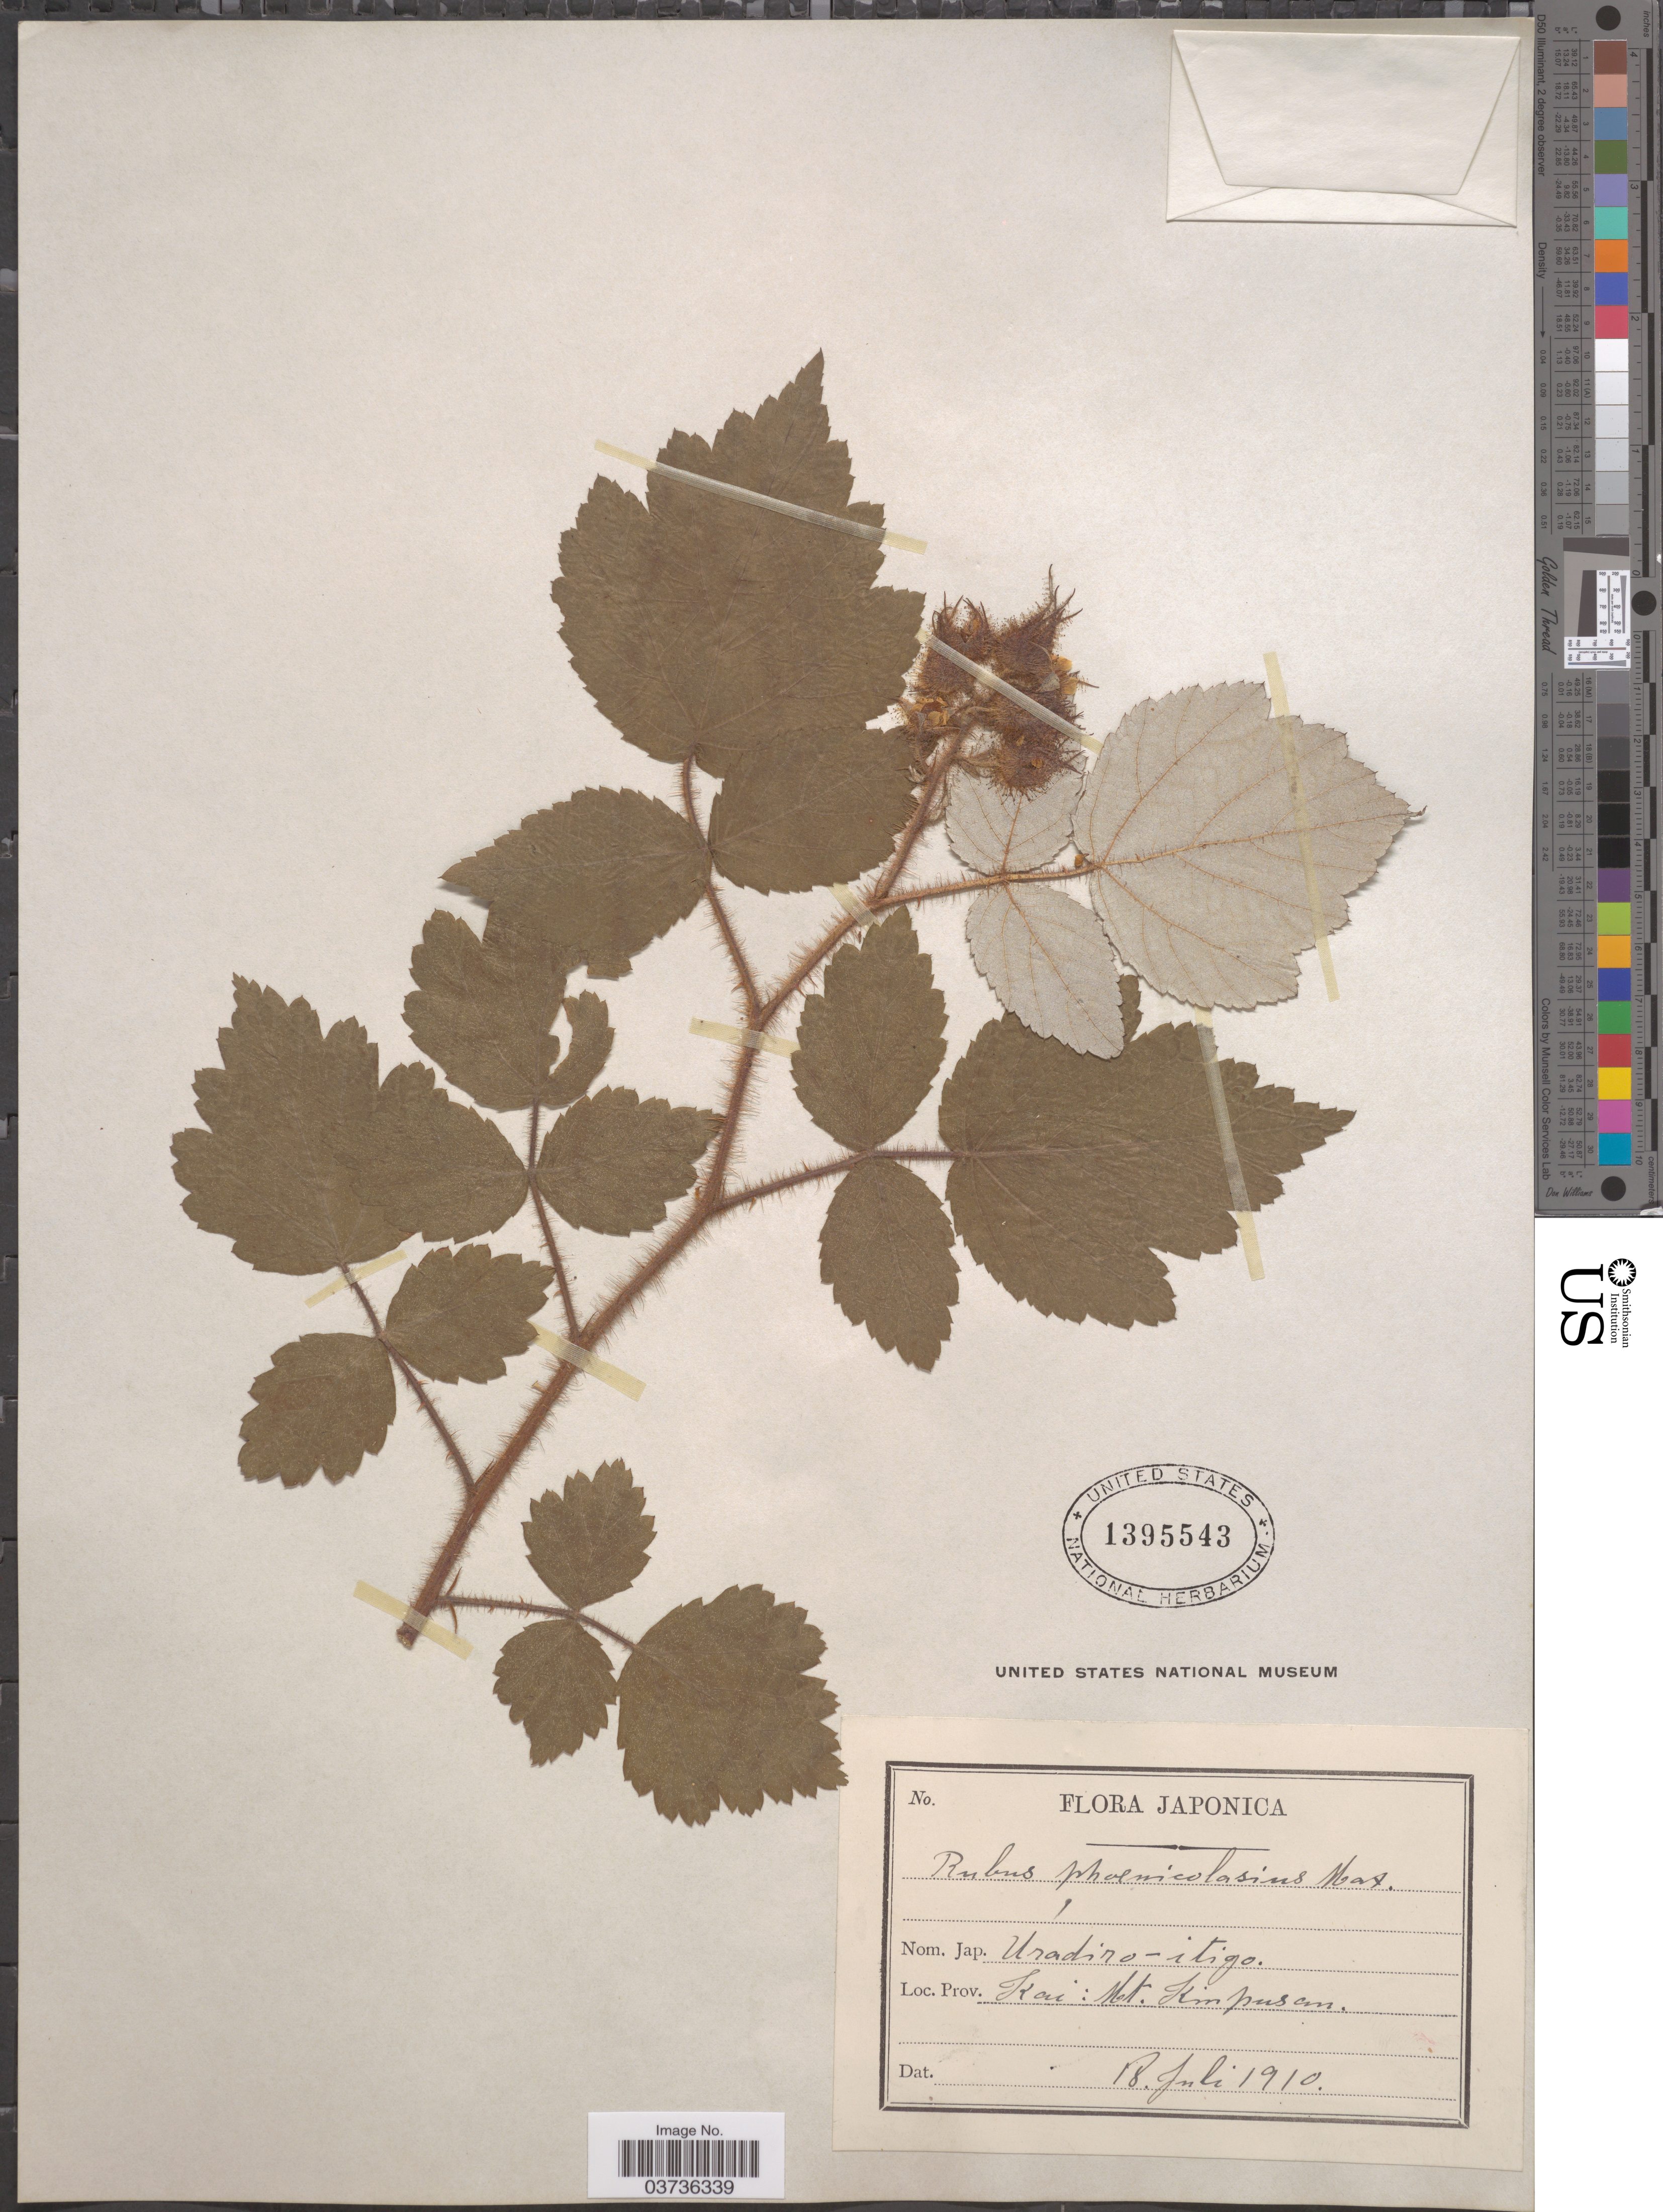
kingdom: Plantae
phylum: Tracheophyta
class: Magnoliopsida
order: Rosales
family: Rosaceae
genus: Rubus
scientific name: Rubus phoenicolasius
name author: Maxim.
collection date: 1910-07-18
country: Japan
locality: Kai: Mt. Kinpusan.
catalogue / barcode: US 1395543